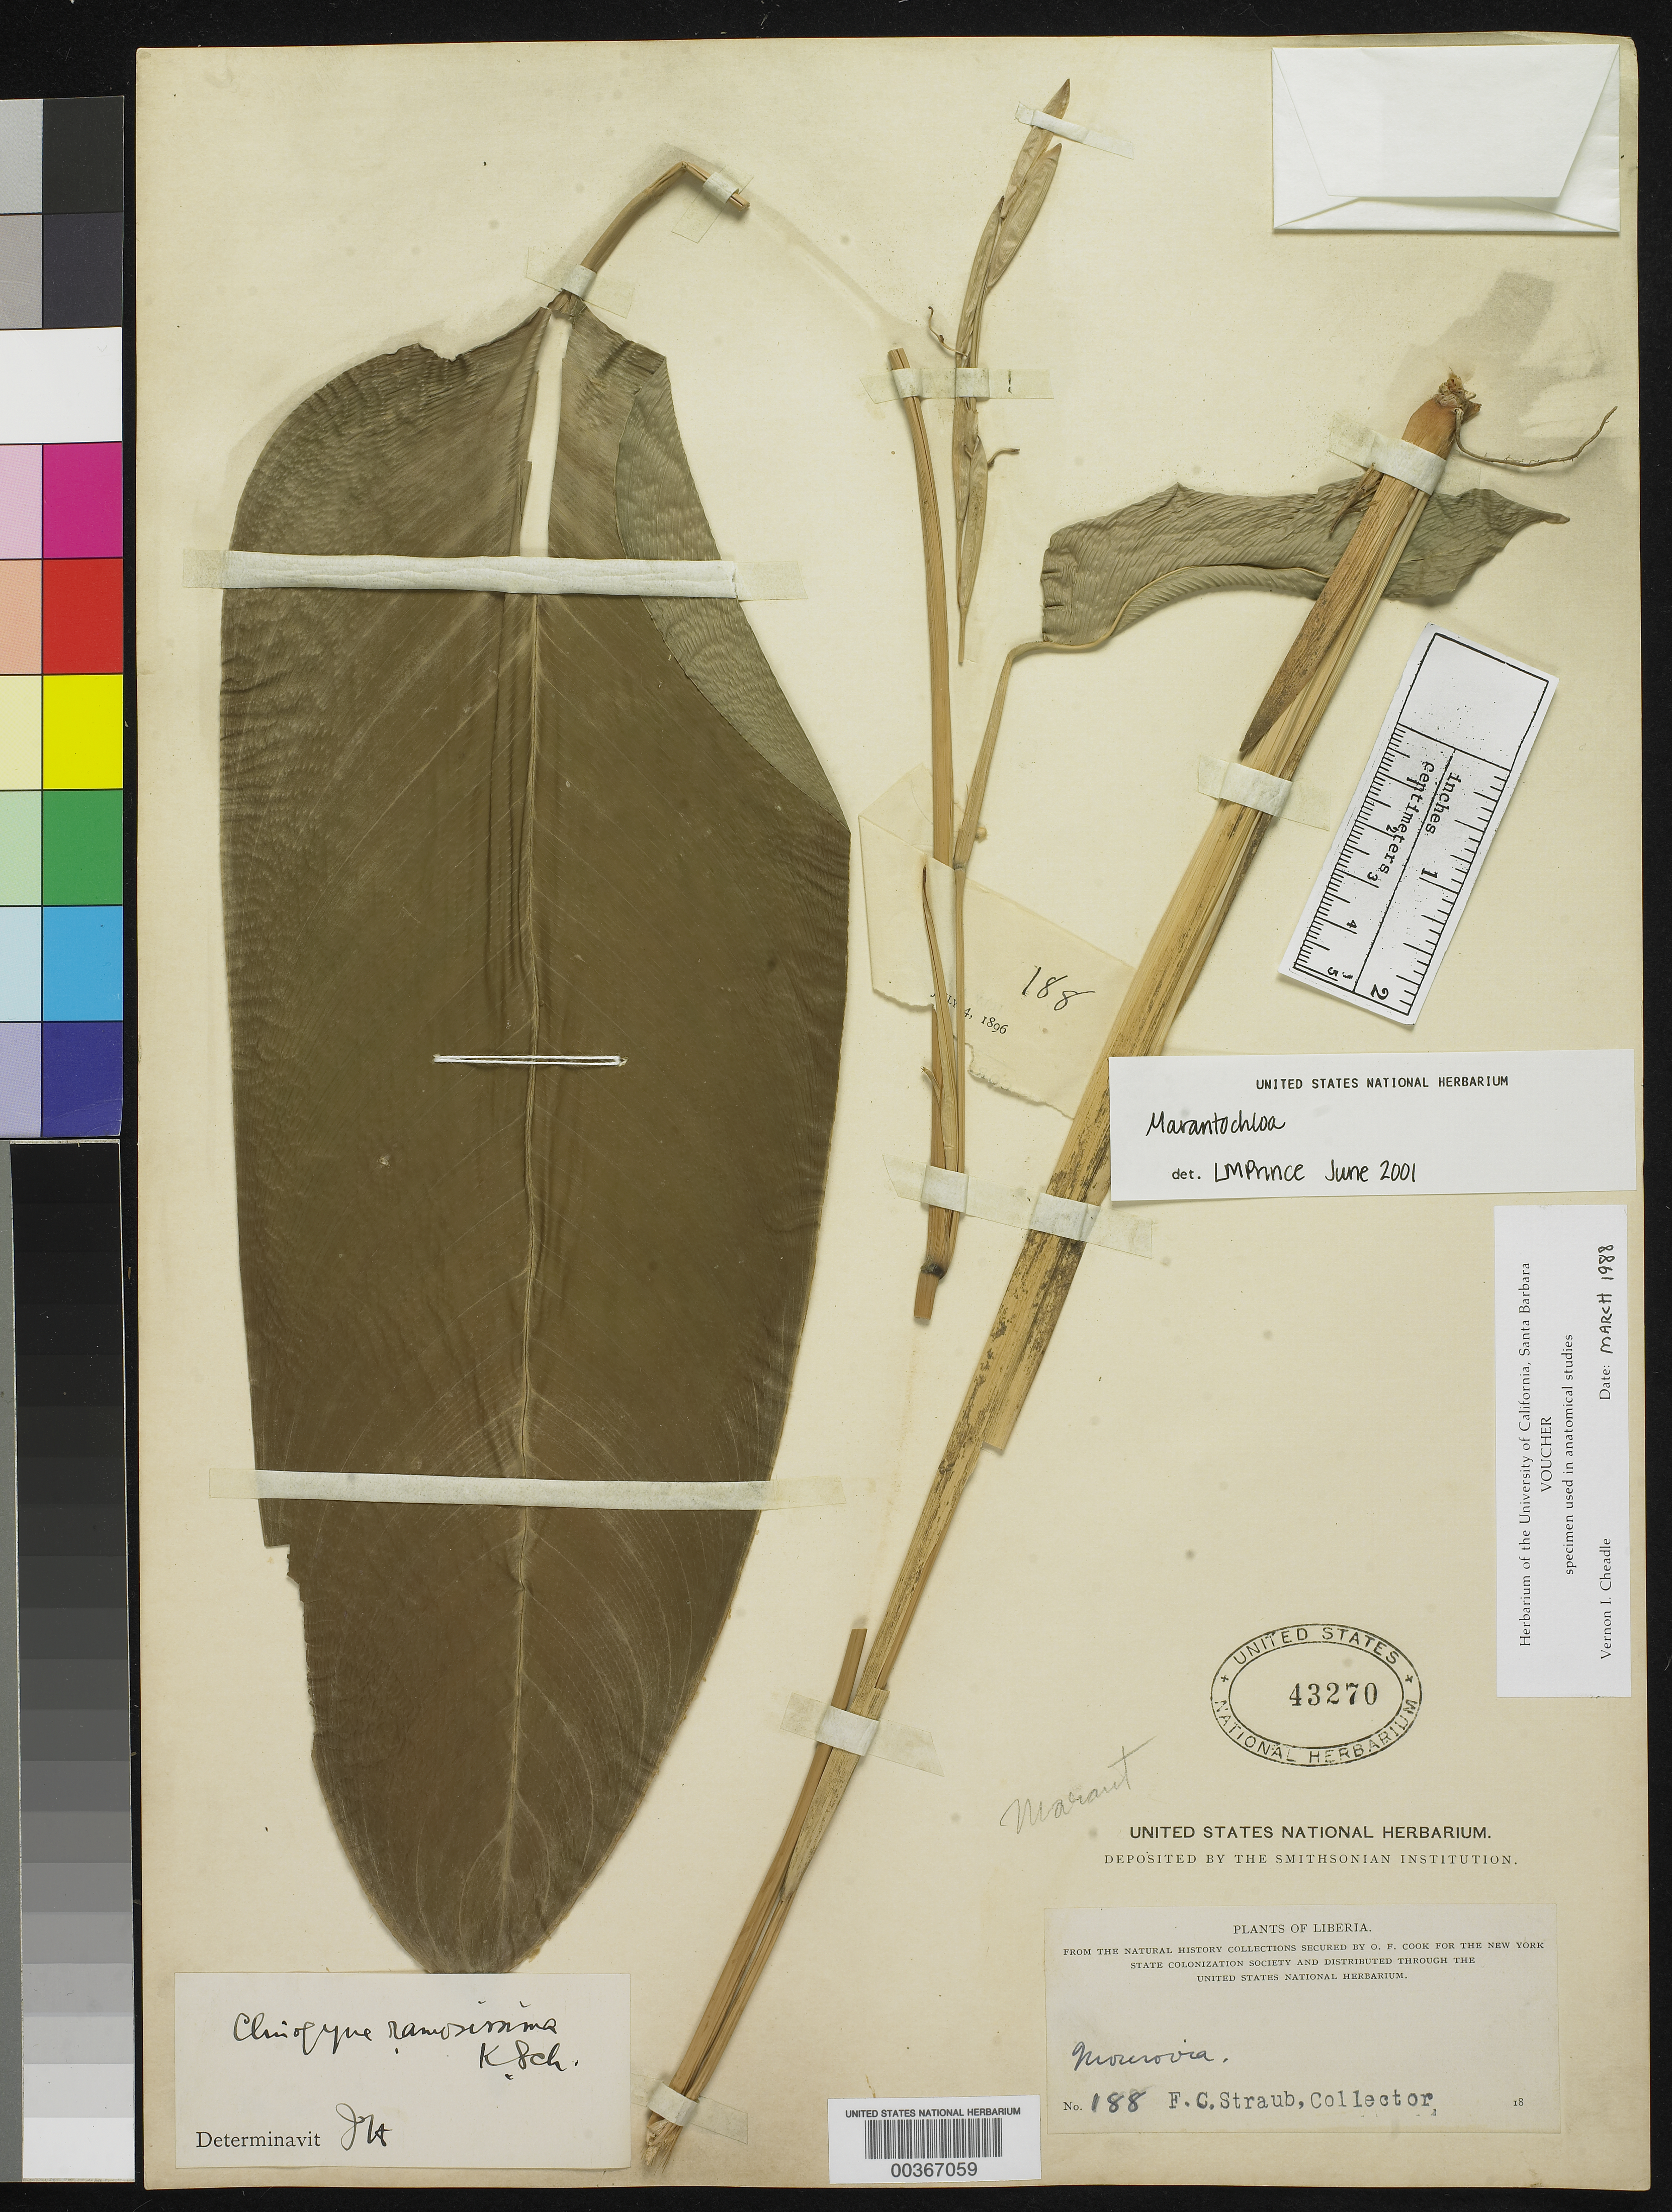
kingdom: Plantae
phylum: Tracheophyta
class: Liliopsida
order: Zingiberales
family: Marantaceae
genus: Marantochloa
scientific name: Marantochloa ramosissima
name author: Hutch.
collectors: F. Straub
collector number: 188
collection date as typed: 18--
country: Liberia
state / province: Montserrado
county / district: Monrovia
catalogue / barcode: US 43270